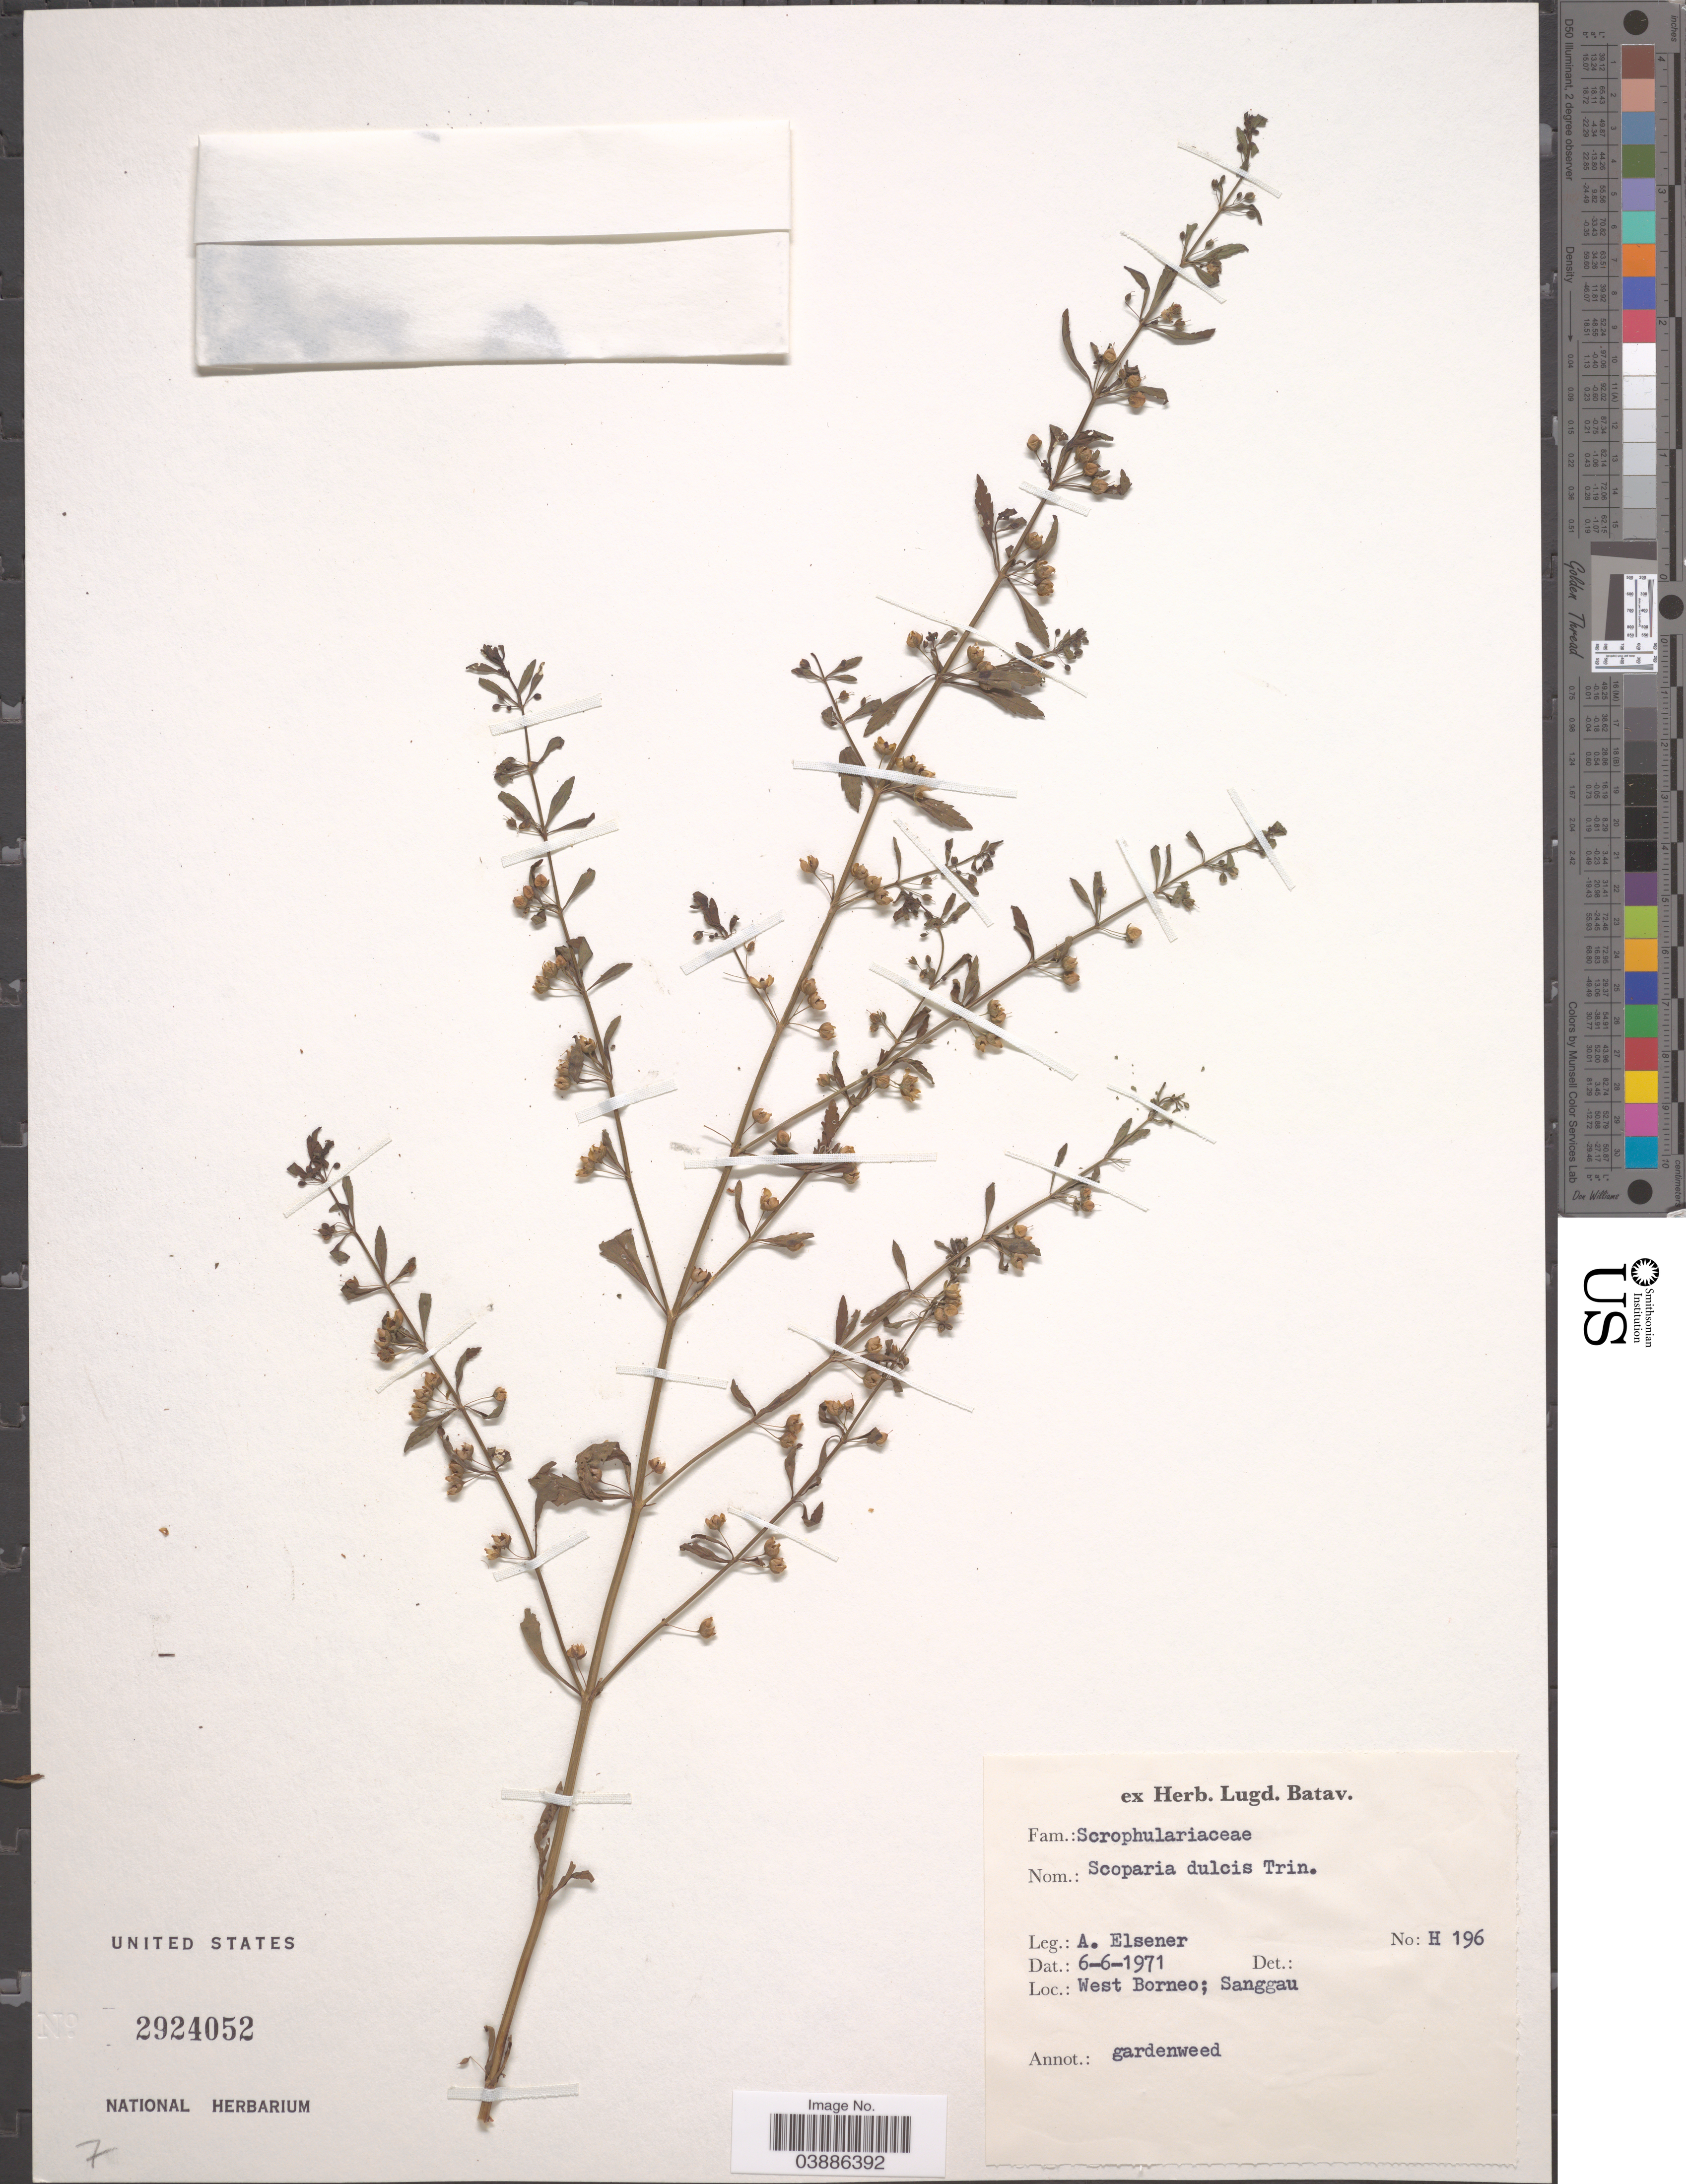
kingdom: Plantae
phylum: Tracheophyta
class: Magnoliopsida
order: Lamiales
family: Plantaginaceae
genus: Scoparia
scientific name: Scoparia dulcis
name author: L.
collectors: A. Elsener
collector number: H 196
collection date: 1971-06-06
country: Indonesia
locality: West Borneo; Sanggau.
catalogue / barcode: US 2924052